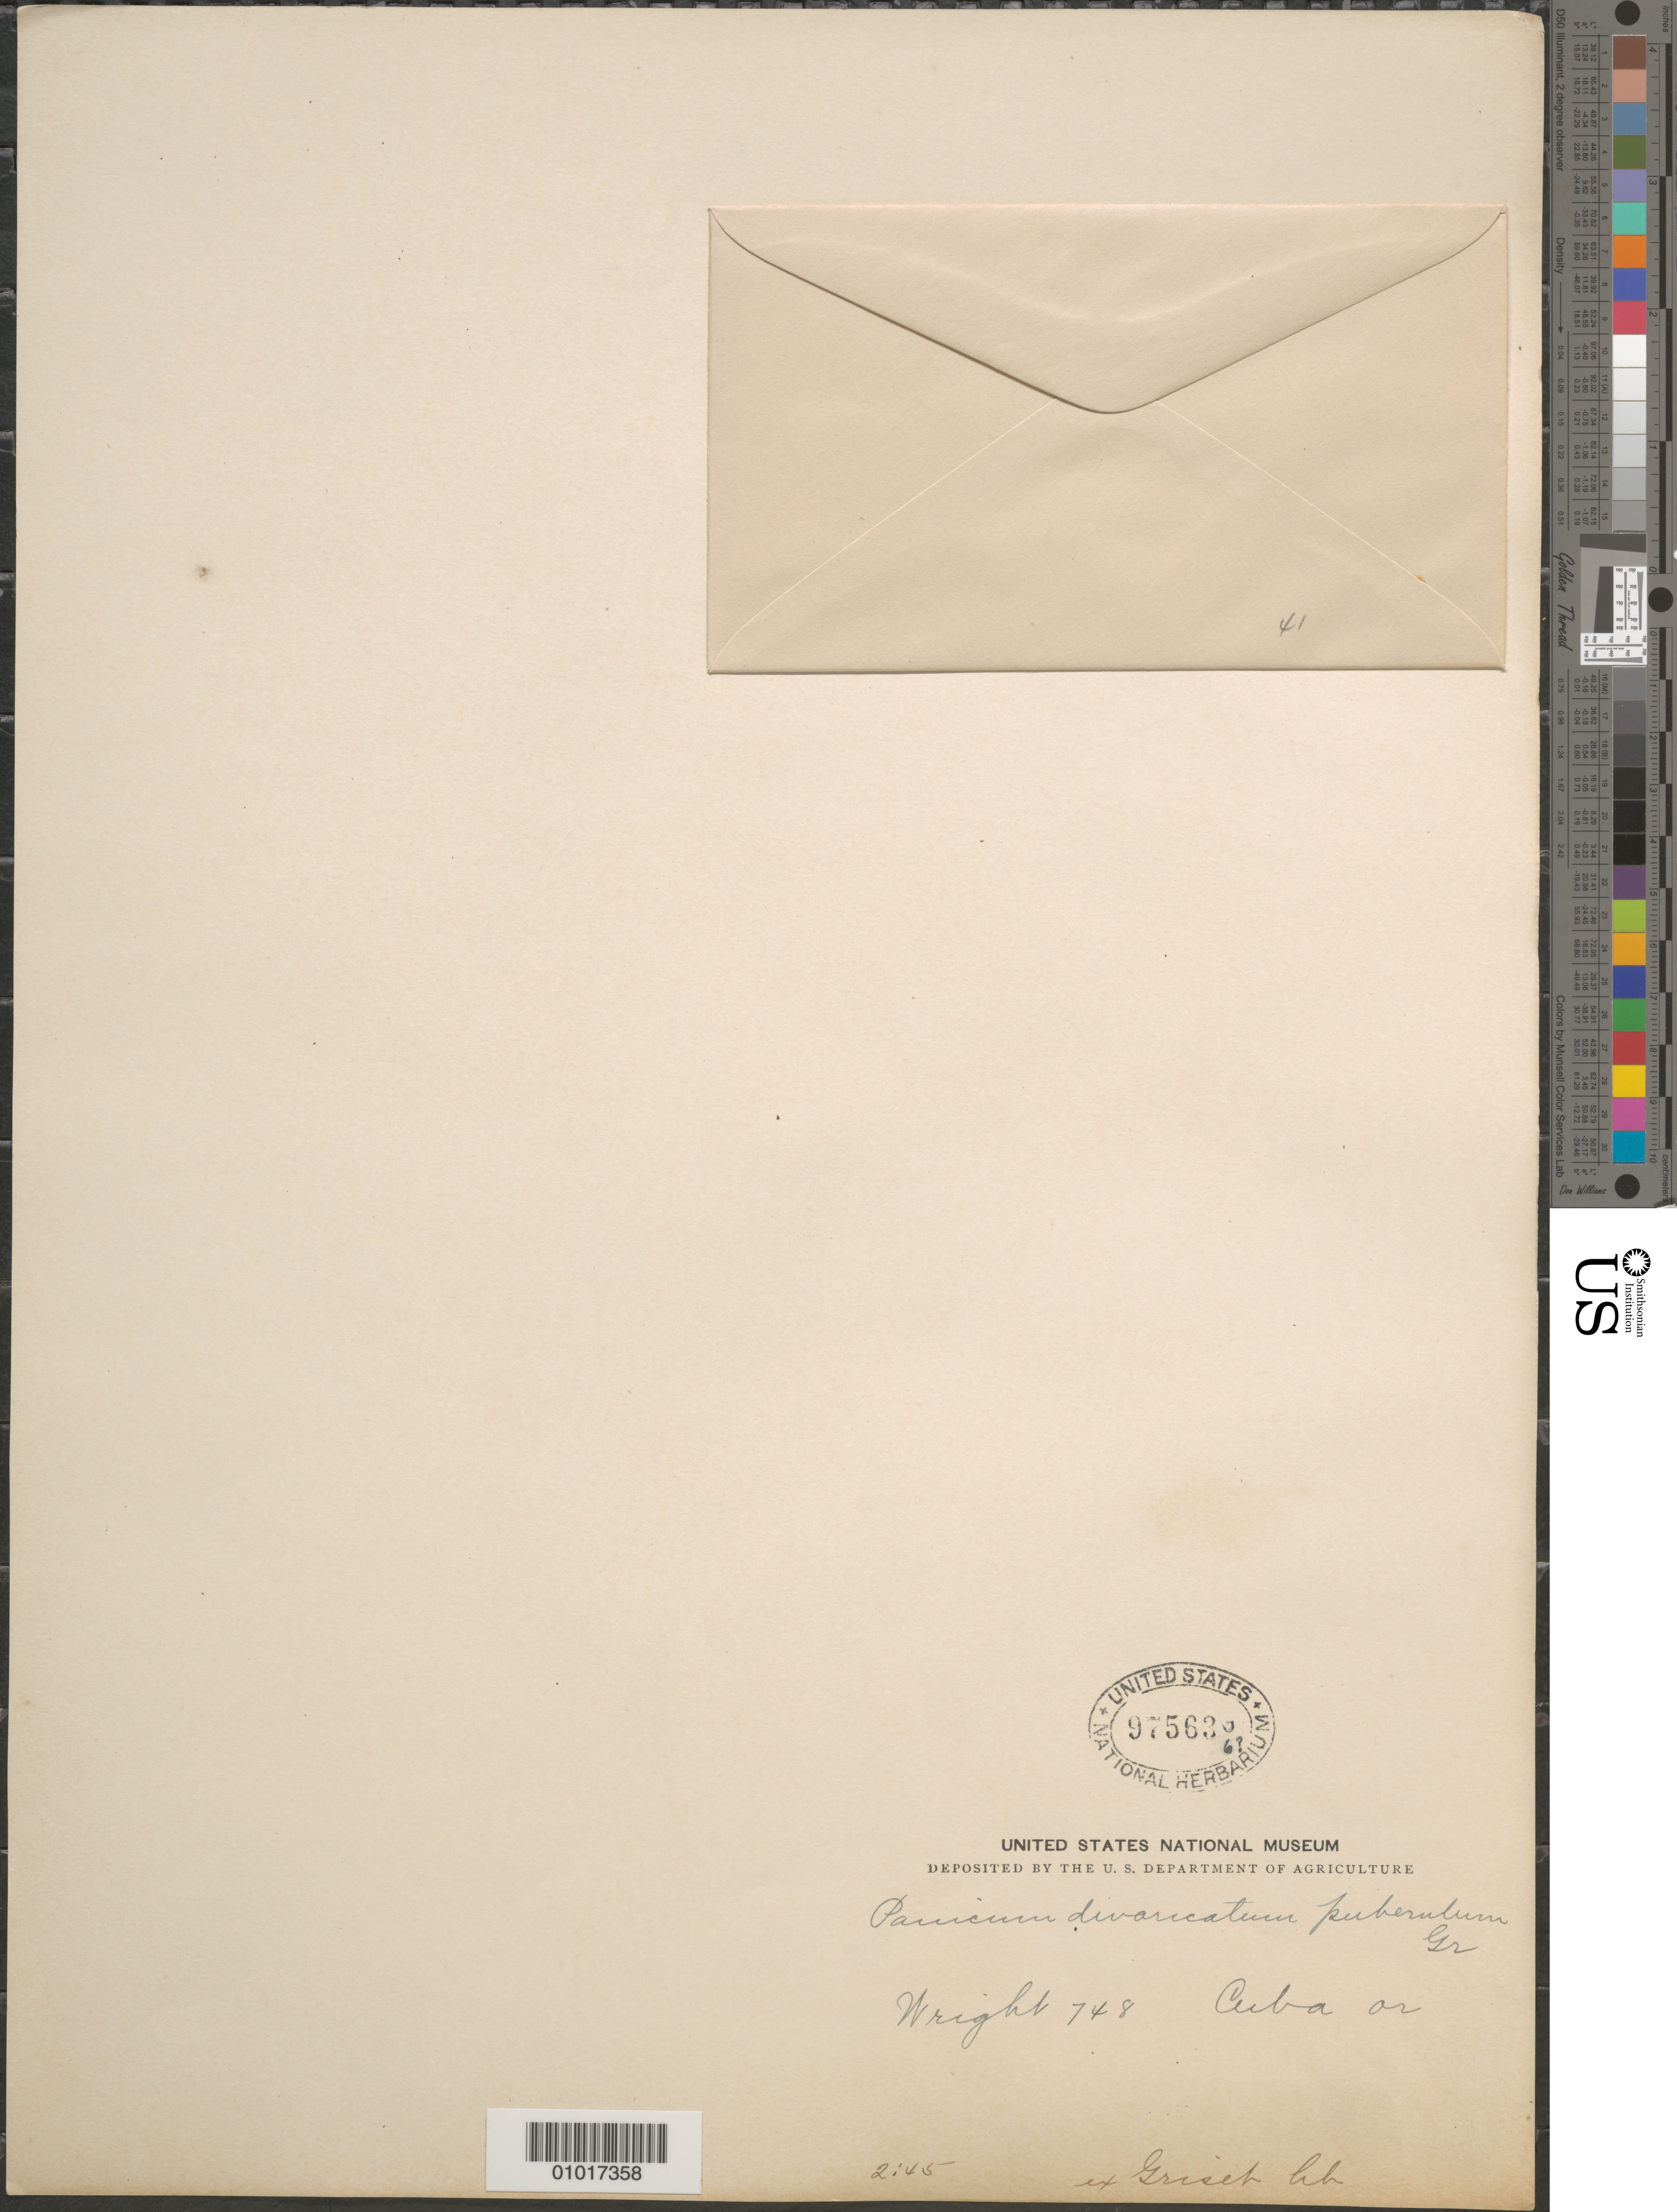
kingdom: Plantae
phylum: Tracheophyta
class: Liliopsida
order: Poales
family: Poaceae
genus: Lasiacis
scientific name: Lasiacis grisebachii var. grisebachii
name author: (Nash) Hitchc.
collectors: C. Wright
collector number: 748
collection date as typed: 1800 to 1899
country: Cuba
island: Cuba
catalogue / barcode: US 975636